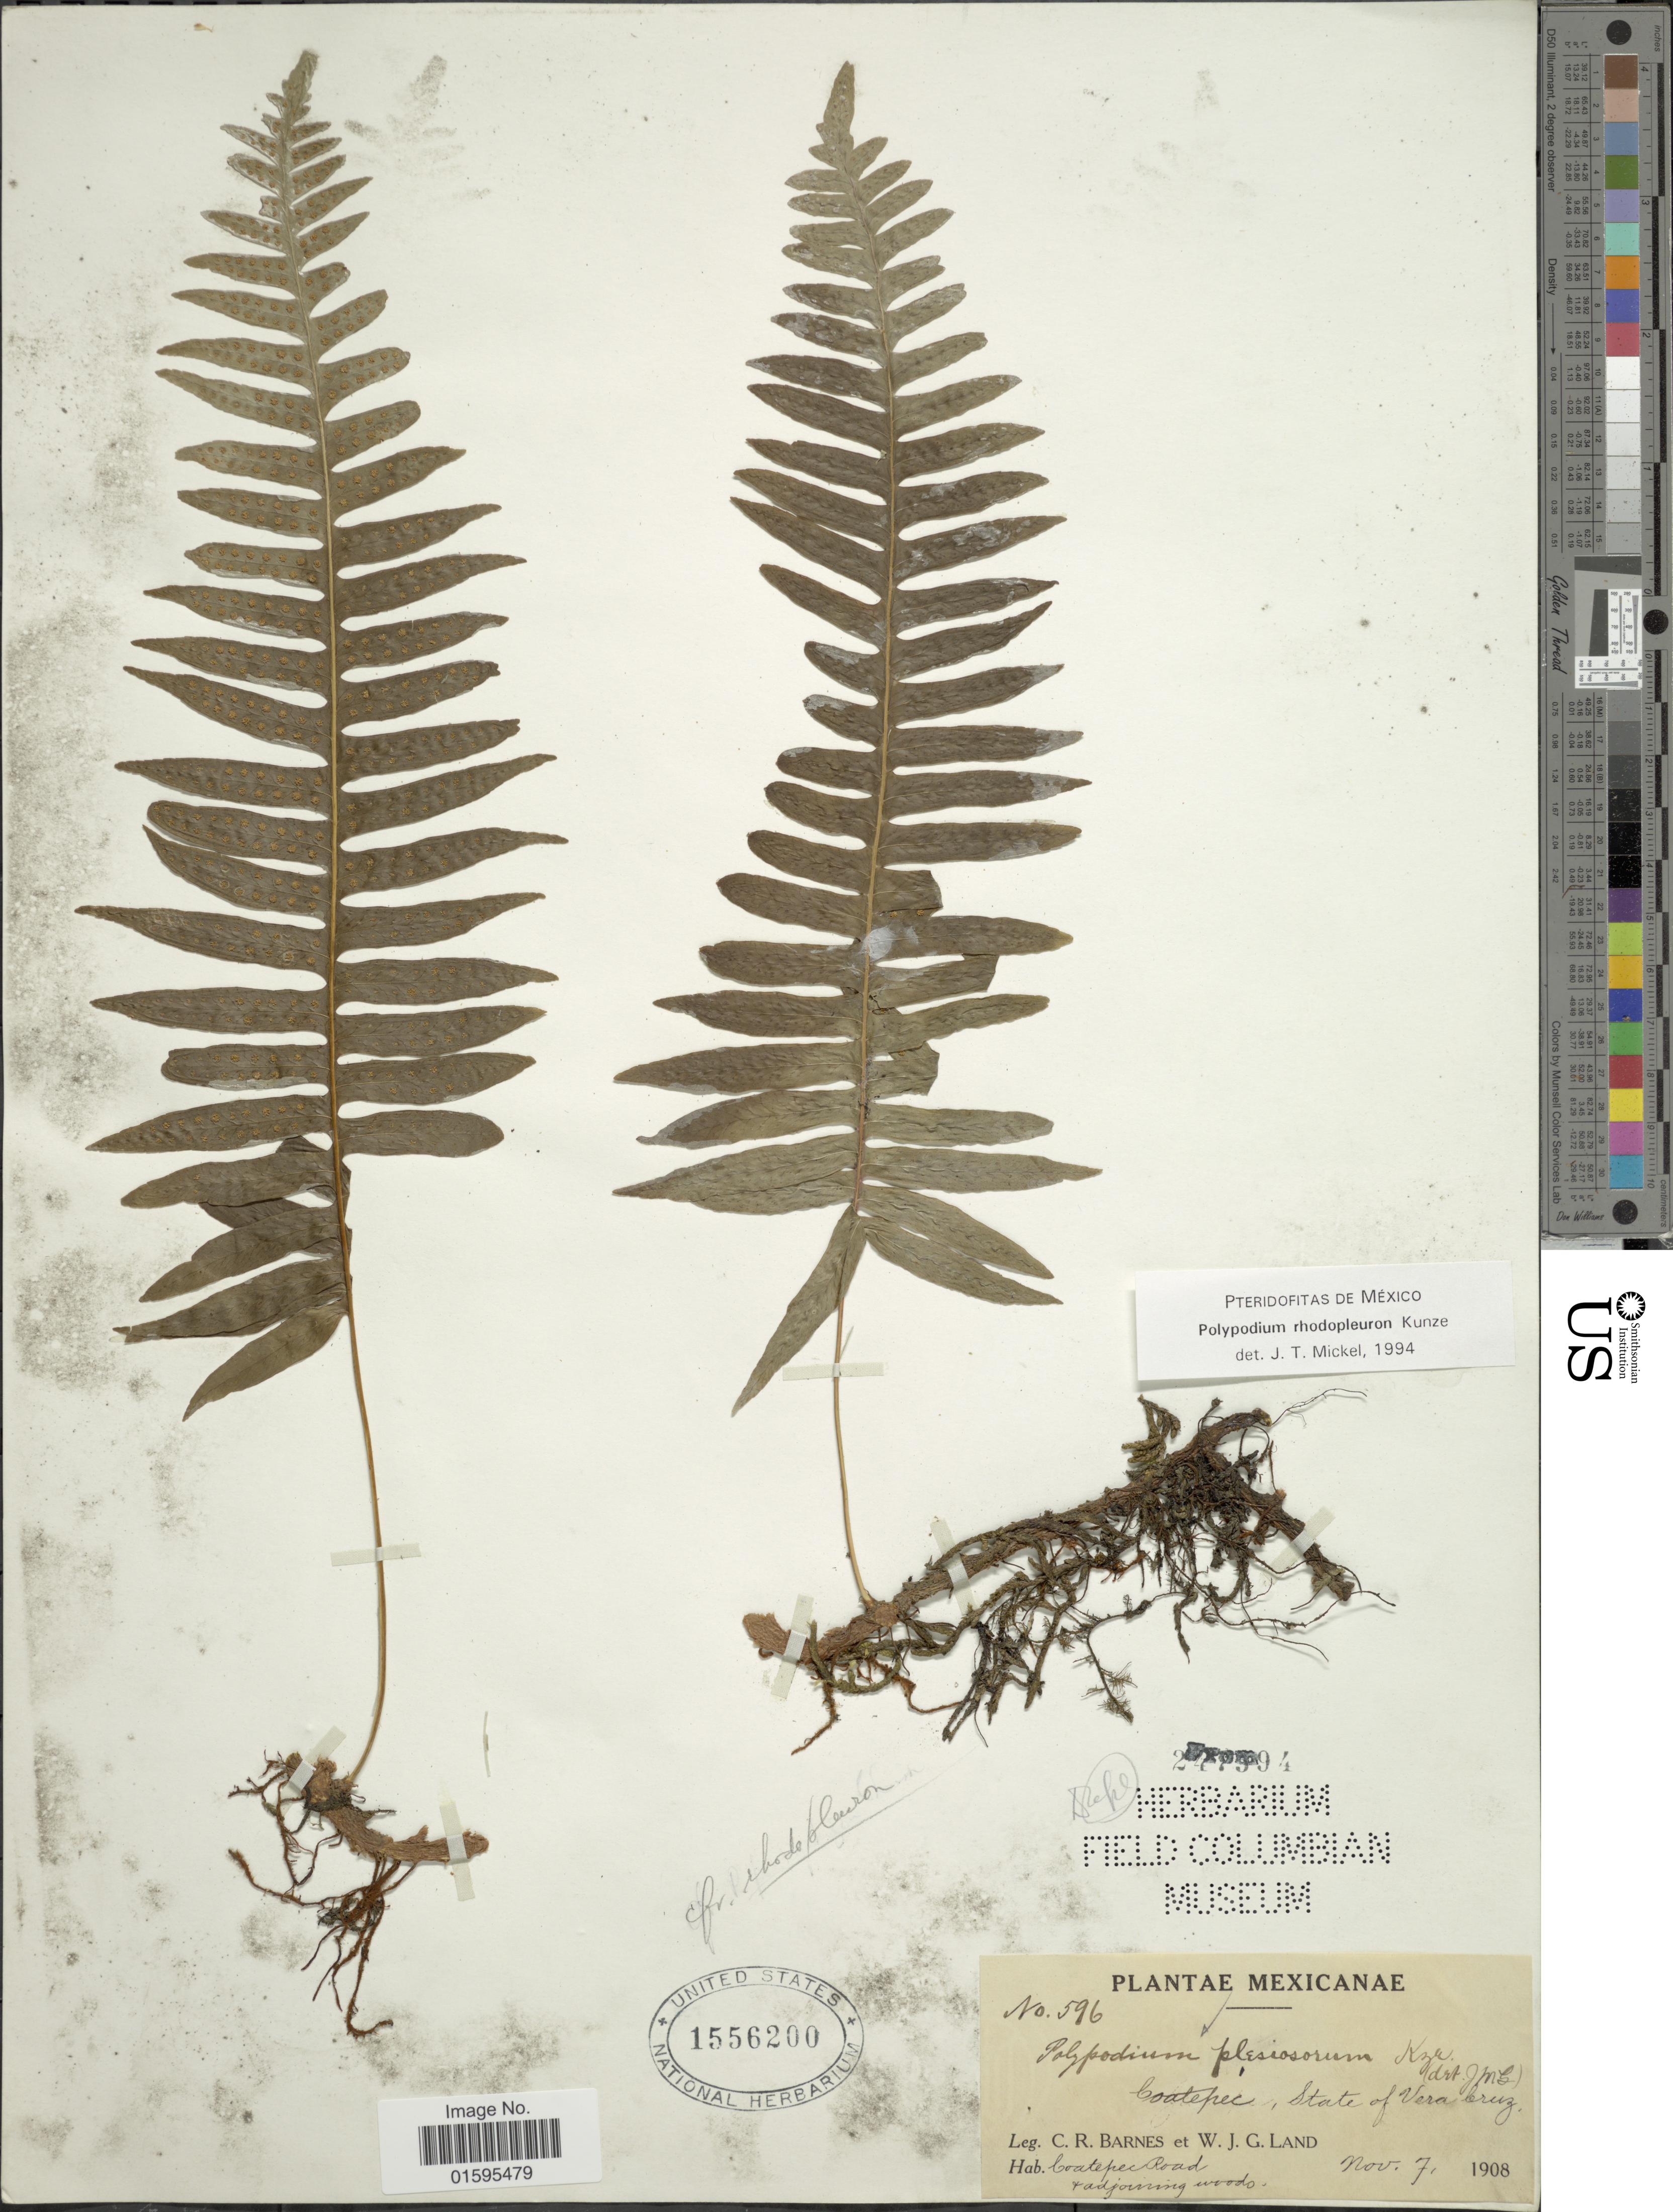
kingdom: Plantae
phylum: Tracheophyta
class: Polypodiopsida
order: Polypodiales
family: Polypodiaceae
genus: Polypodium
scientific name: Polypodium rhodopleuron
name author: Kunze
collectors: C. R. Barnes & W. J. G. Land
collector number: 596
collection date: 1908-11-07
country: Mexico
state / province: Veracruz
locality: Mexicanae, Coatepec, State of Vera Cruz, Coatepec road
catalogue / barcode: US 1556200